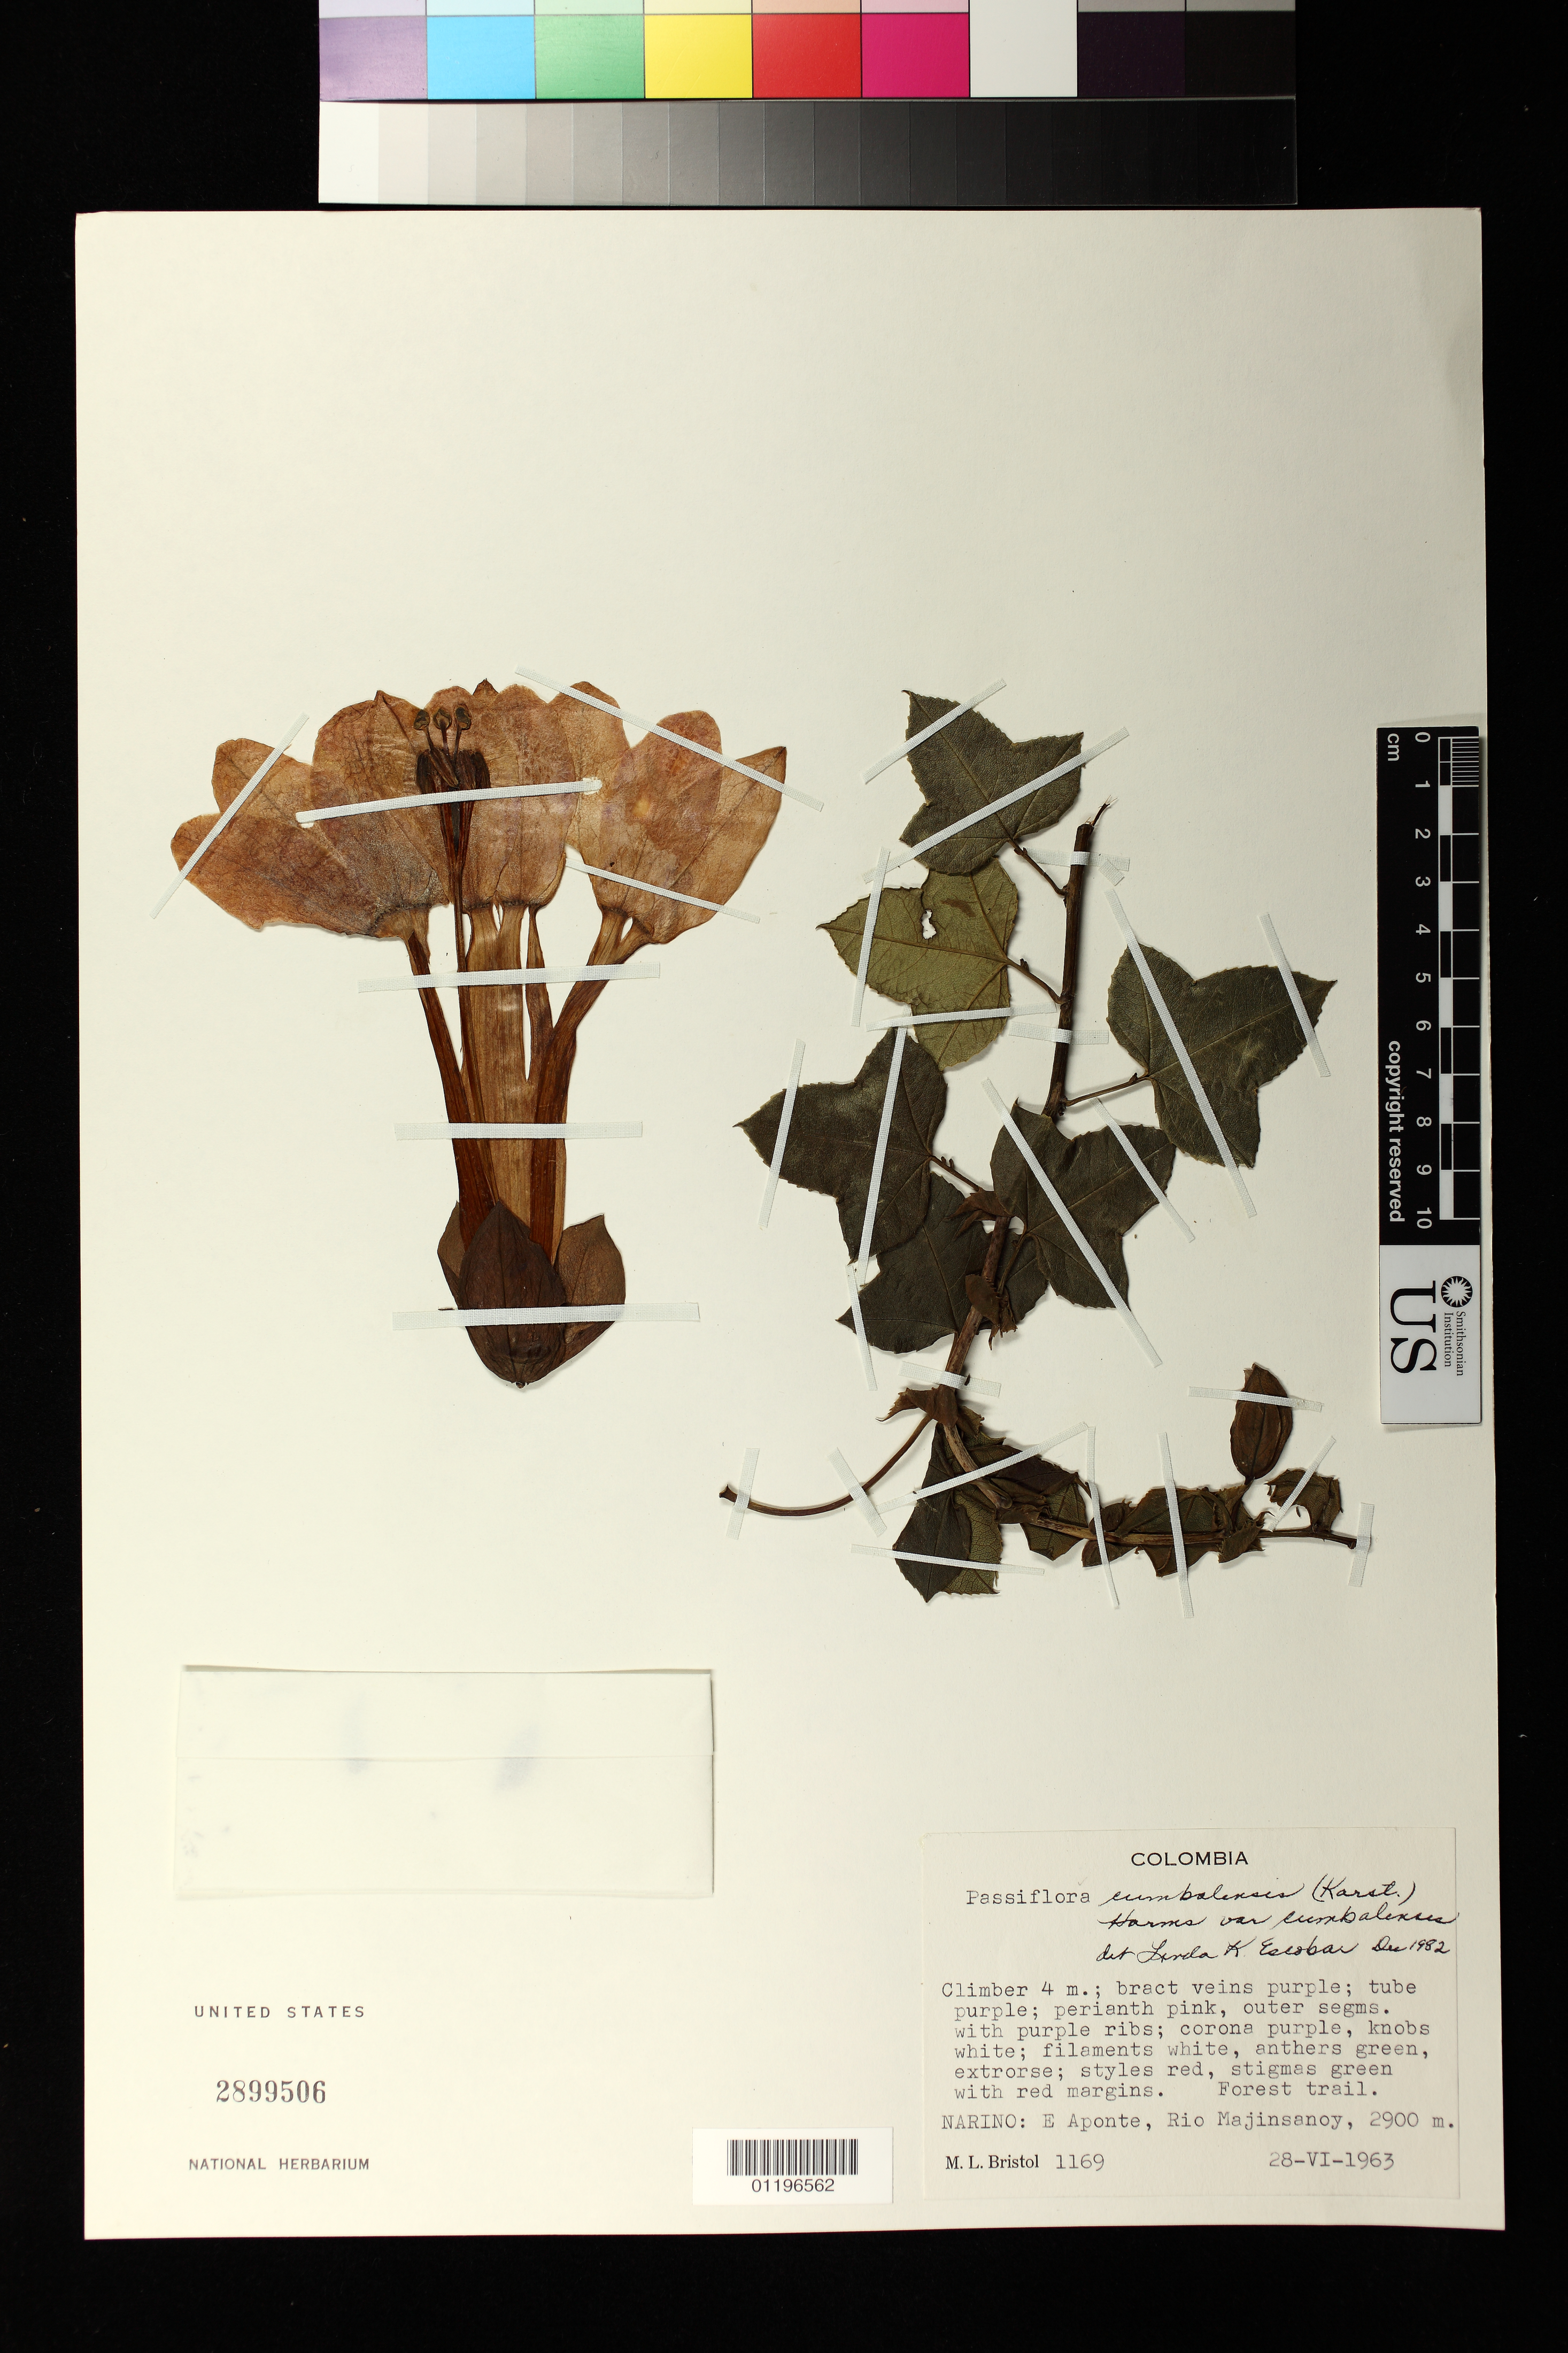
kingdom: Plantae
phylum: Tracheophyta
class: Magnoliopsida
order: Malpighiales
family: Passifloraceae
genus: Passiflora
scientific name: Passiflora cumbalensis var. cumbalensis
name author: (H. Karst.) Harms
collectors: M. L. Bristol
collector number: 1169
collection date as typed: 28 Jun 1963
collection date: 1963-06-28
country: Colombia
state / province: Nariño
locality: Narino: E. Aponte, Rio Majinsanoy. Forest trail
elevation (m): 2900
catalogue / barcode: US 2899506